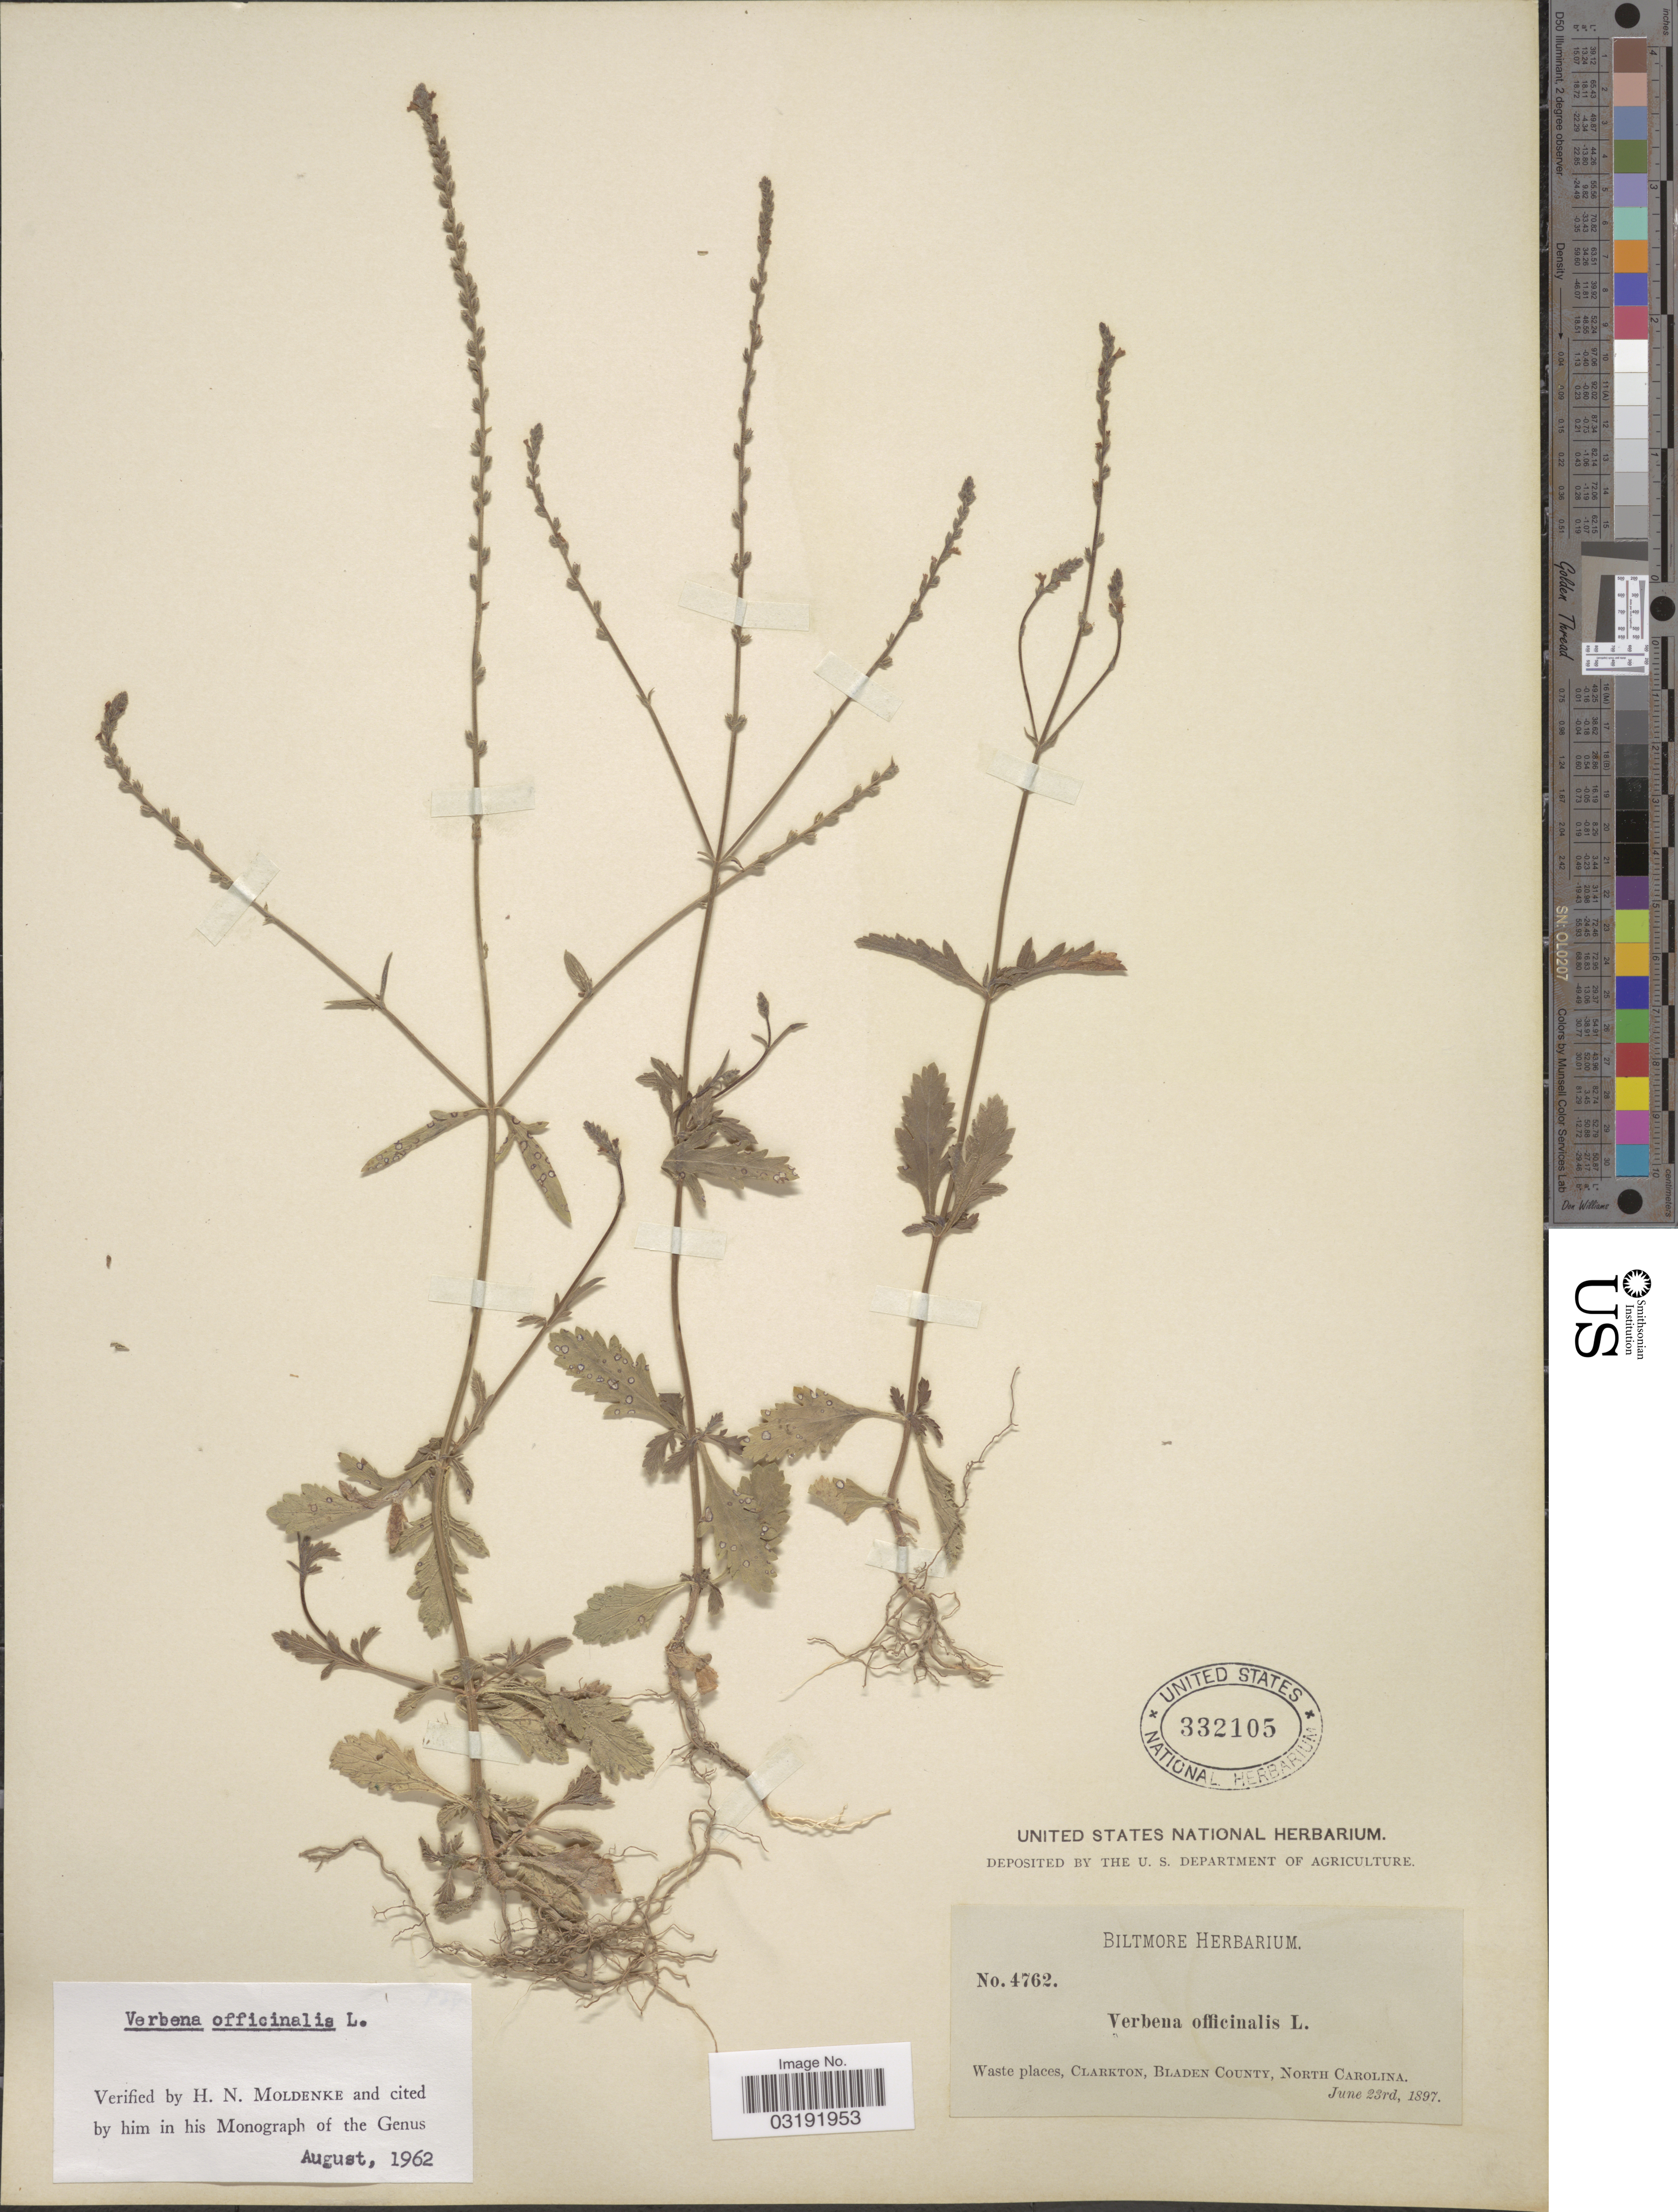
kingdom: Plantae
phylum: Tracheophyta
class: Magnoliopsida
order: Lamiales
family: Verbenaceae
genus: Verbena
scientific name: Verbena officinalis subsp. officinalis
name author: L.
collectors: ex herb. Biltmore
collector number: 4762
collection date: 1897-06-23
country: United States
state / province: North Carolina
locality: Waste places, Clarkton, Bladen County.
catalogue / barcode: US 332105